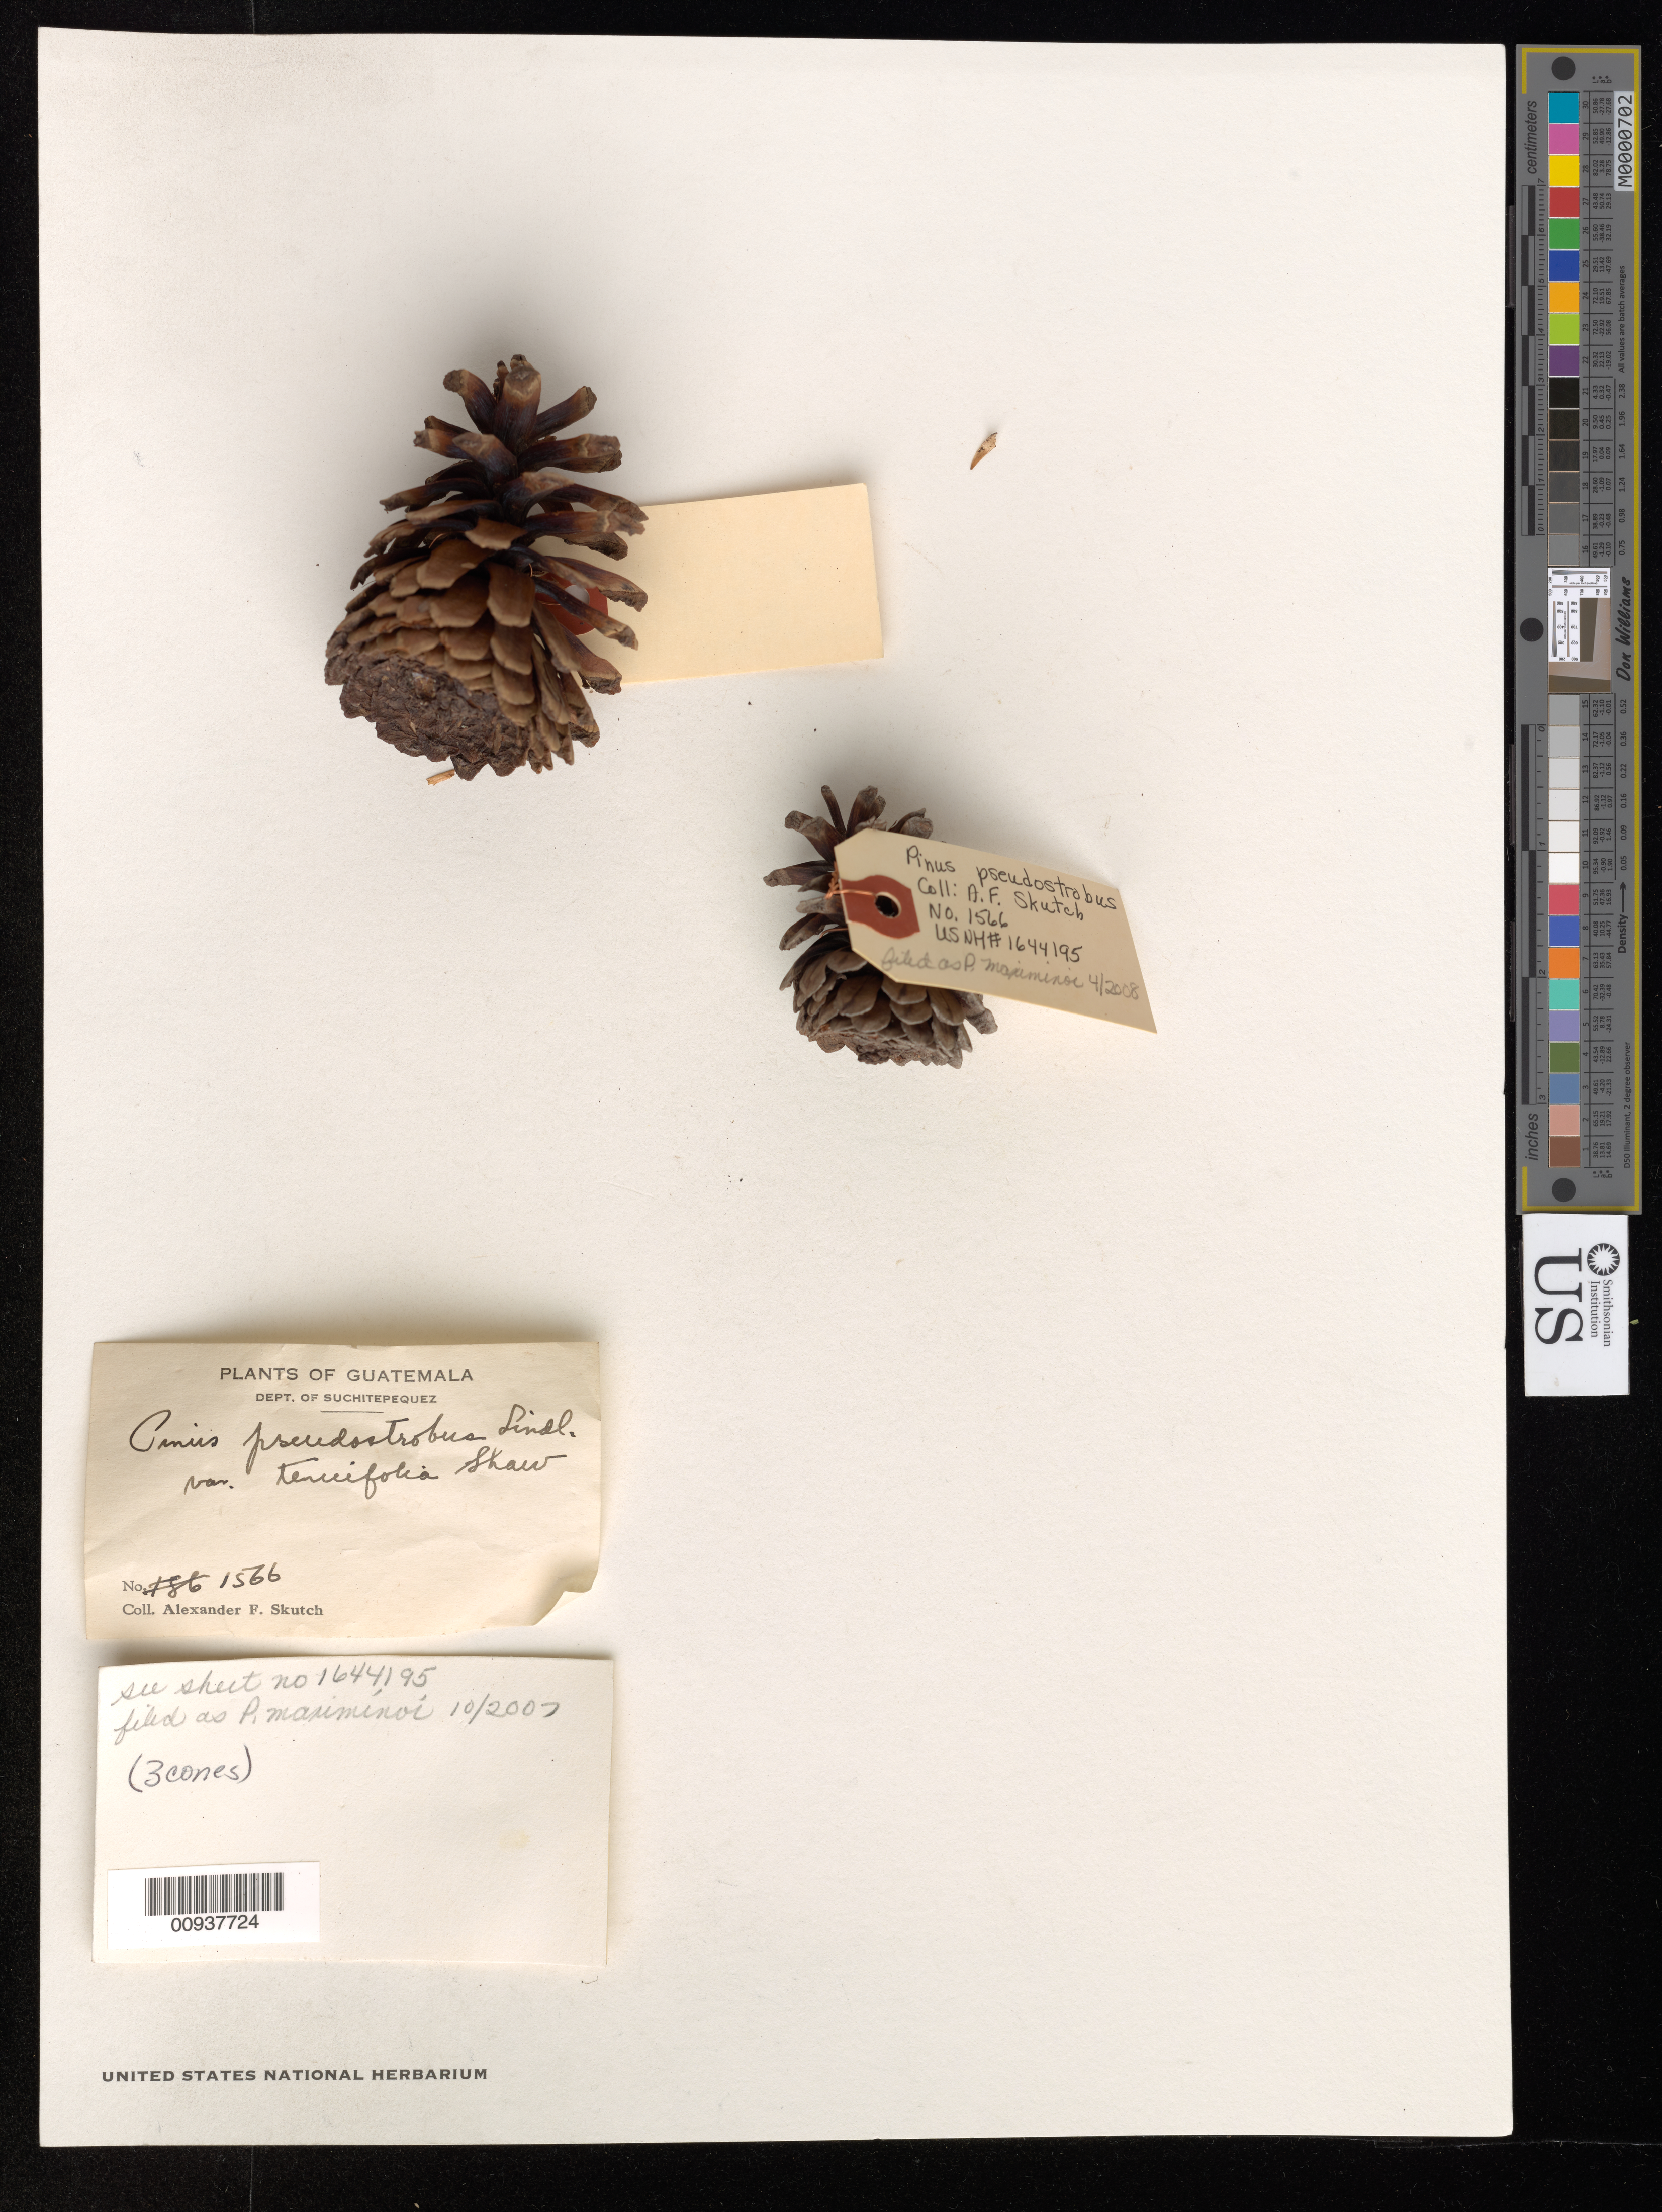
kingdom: Plantae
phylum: Tracheophyta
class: Pinopsida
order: Pinales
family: Pinaceae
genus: Pinus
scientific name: Pinus maximinoi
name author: H.E. Moore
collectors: A. F. Skutch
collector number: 1566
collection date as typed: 30 Oct 1934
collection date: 1934-10-30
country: Guatemala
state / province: Suchitepéquez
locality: Finca Moca.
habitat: Forming nearly pure stands on rocky soil. Pine very rare at this alt. in this region, present stand only one I know of on Pacific coast of Guatemala below 7000 ft.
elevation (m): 914